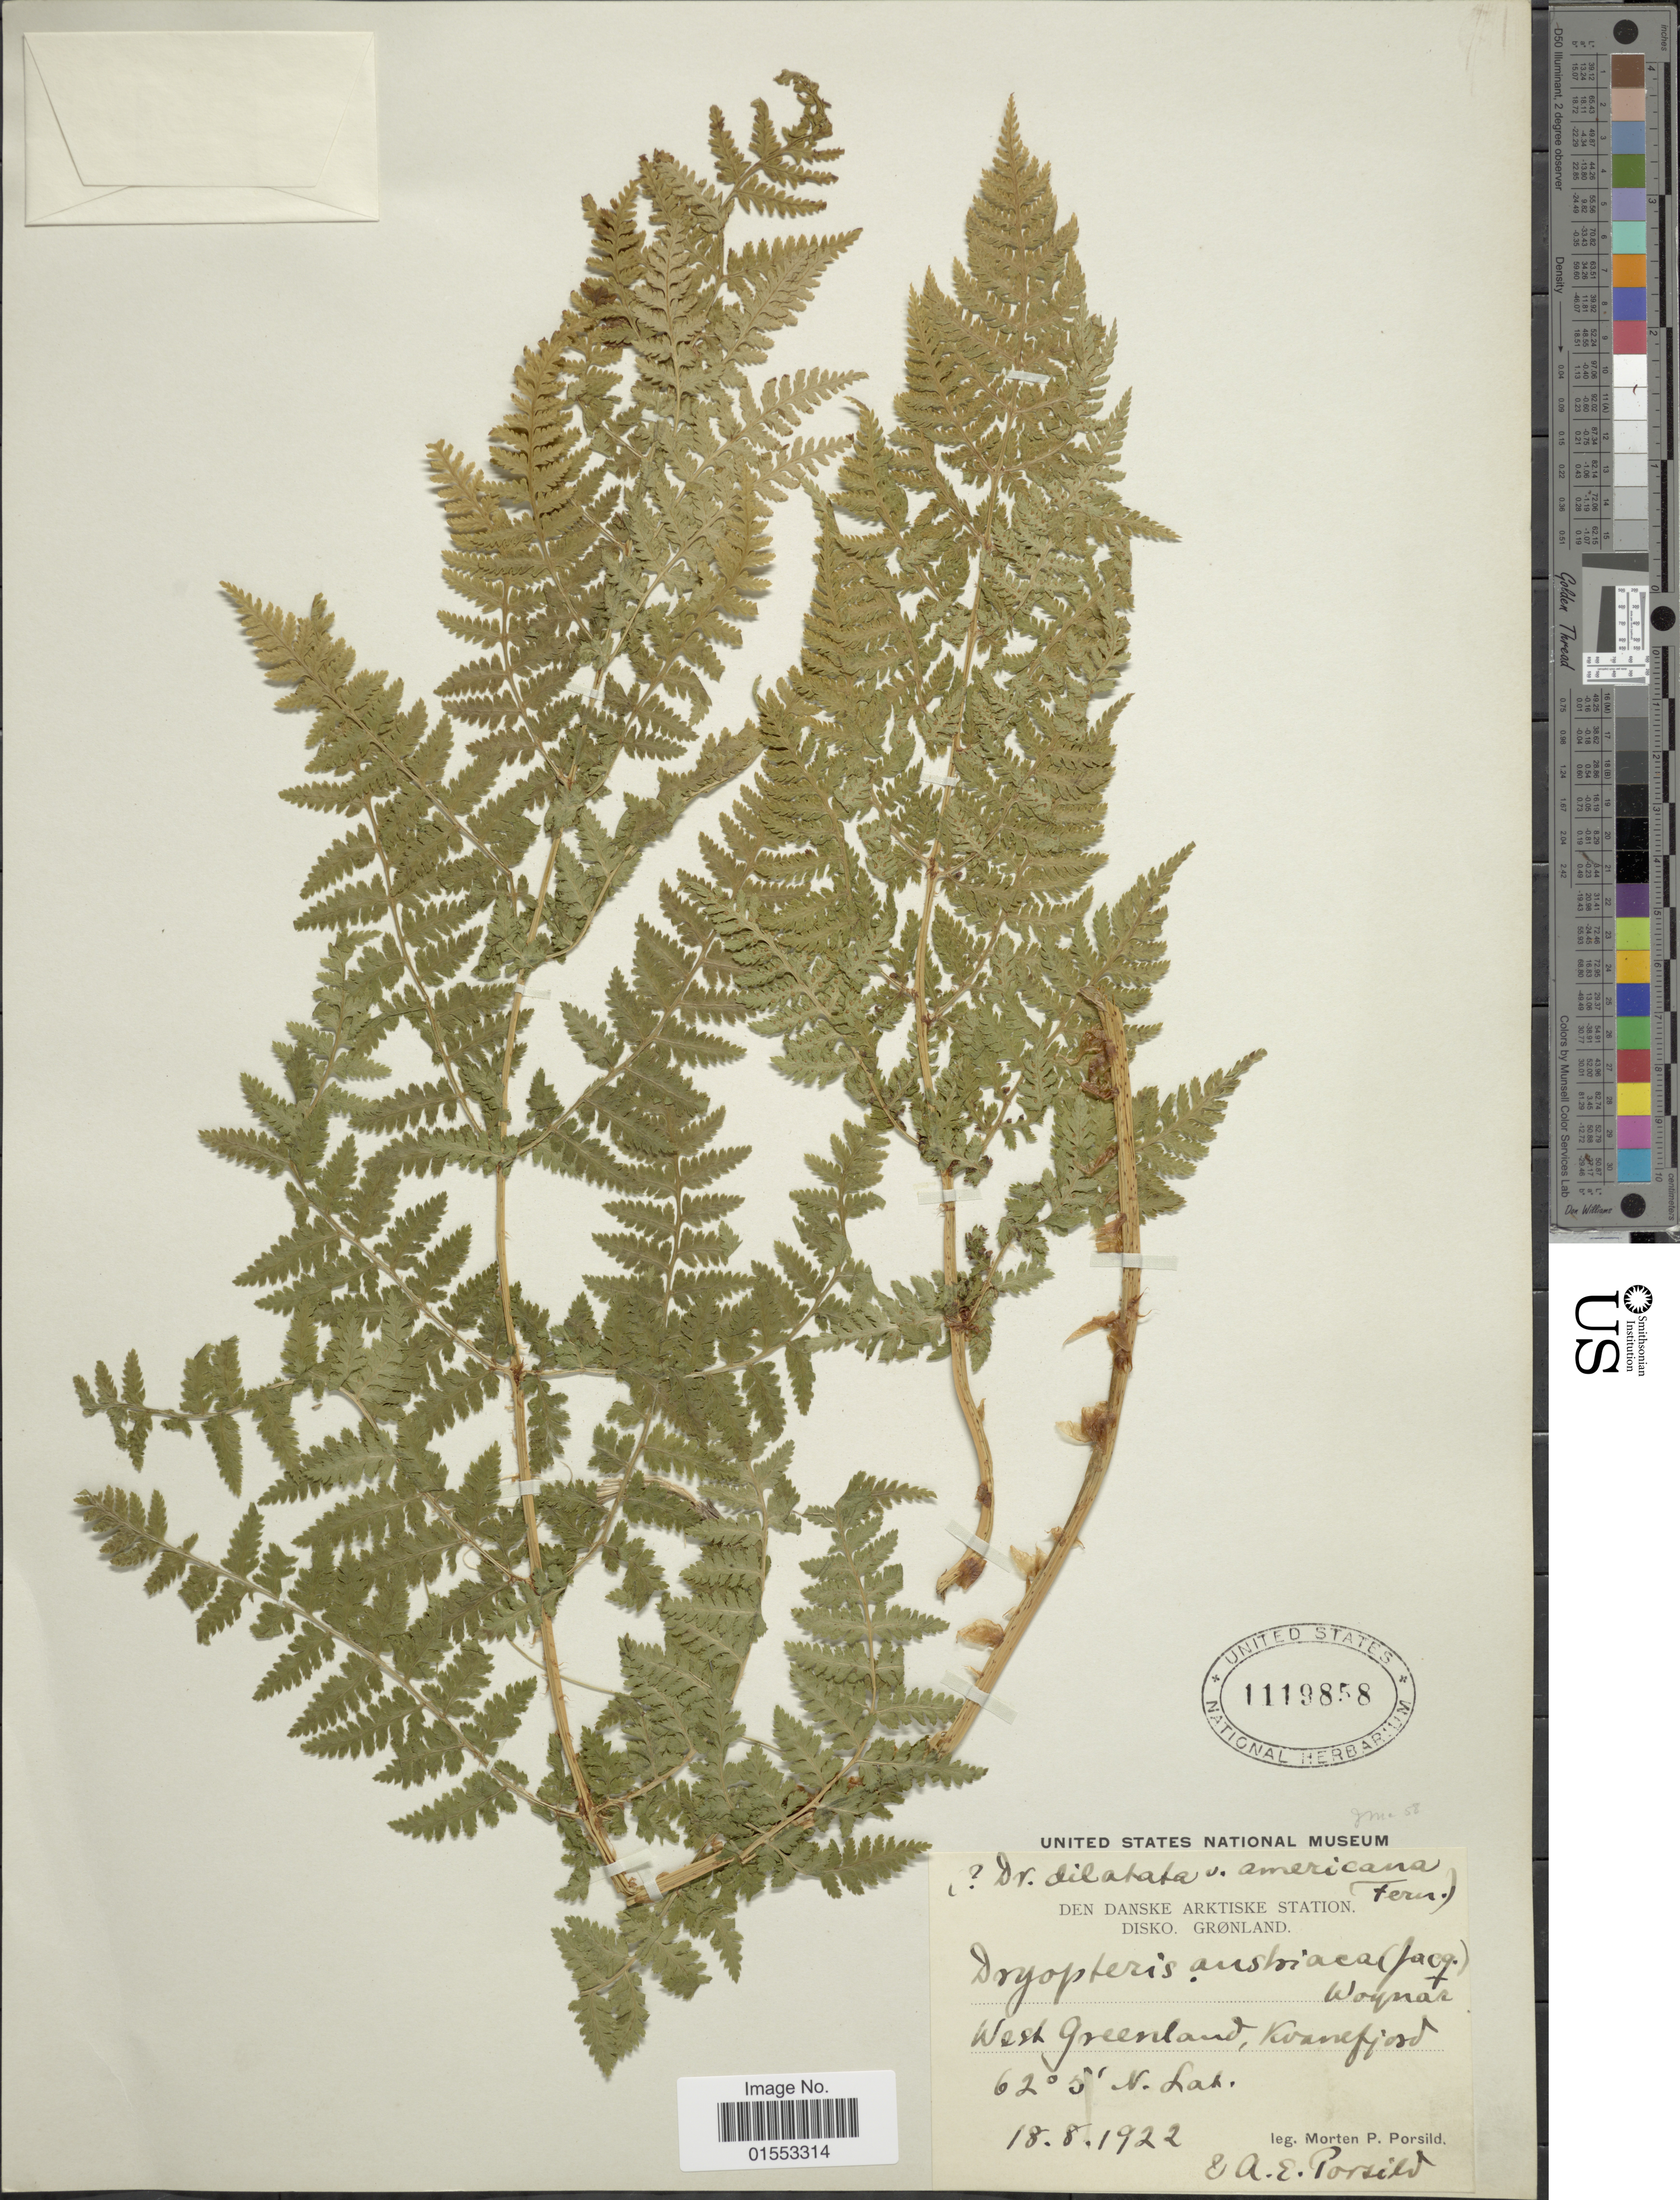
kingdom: Plantae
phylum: Tracheophyta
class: Polypodiopsida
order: Polypodiales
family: Dryopteridaceae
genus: Dryopteris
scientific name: Dryopteris expansa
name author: (C. Presl) Fraser-Jenk. & Jermy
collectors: M. P. Porsild & A. E. Porsild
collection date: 1922-08-18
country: Greenland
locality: Disko. Gronland. West Greenland, Kvanefjord.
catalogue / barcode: US 1119858